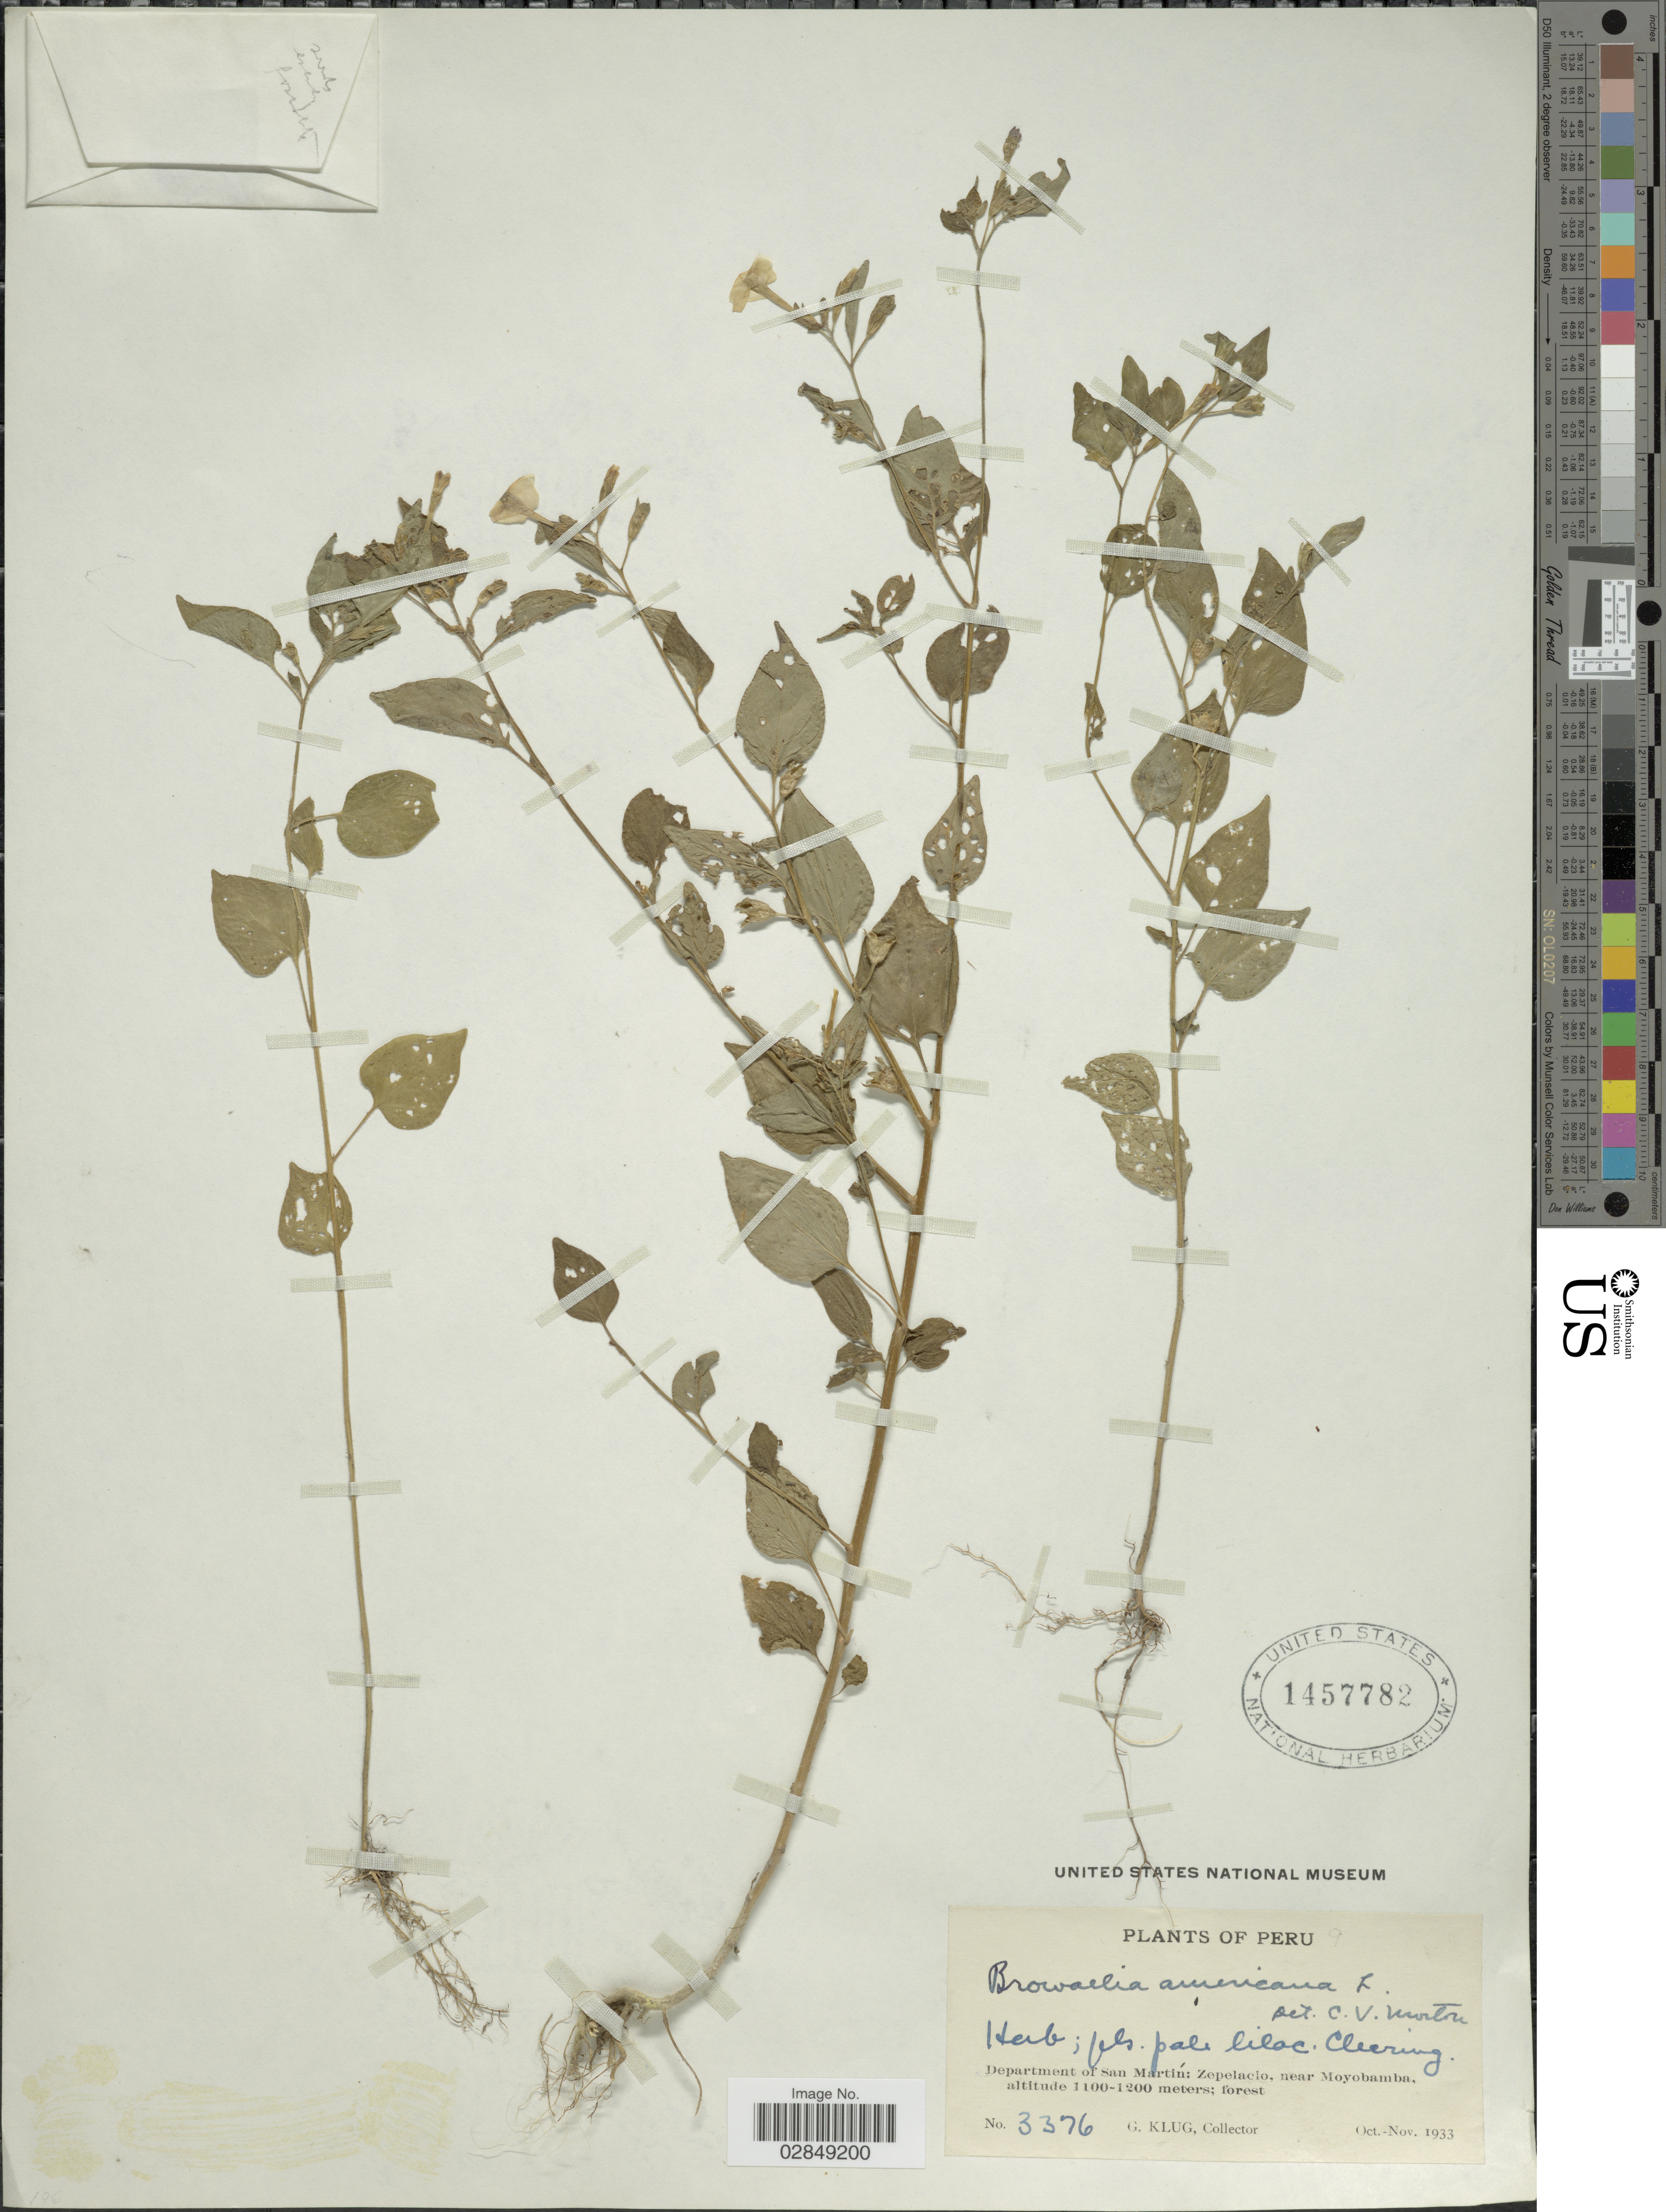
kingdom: Plantae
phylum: Tracheophyta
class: Magnoliopsida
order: Solanales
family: Solanaceae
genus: Browallia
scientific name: Browallia americana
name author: L.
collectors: G. Klug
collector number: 3376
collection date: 1933-10/1933-11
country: Peru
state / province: San Martín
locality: Department of San Martín: Zepelacio, near Moyobamba.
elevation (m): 1100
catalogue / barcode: US 1457782